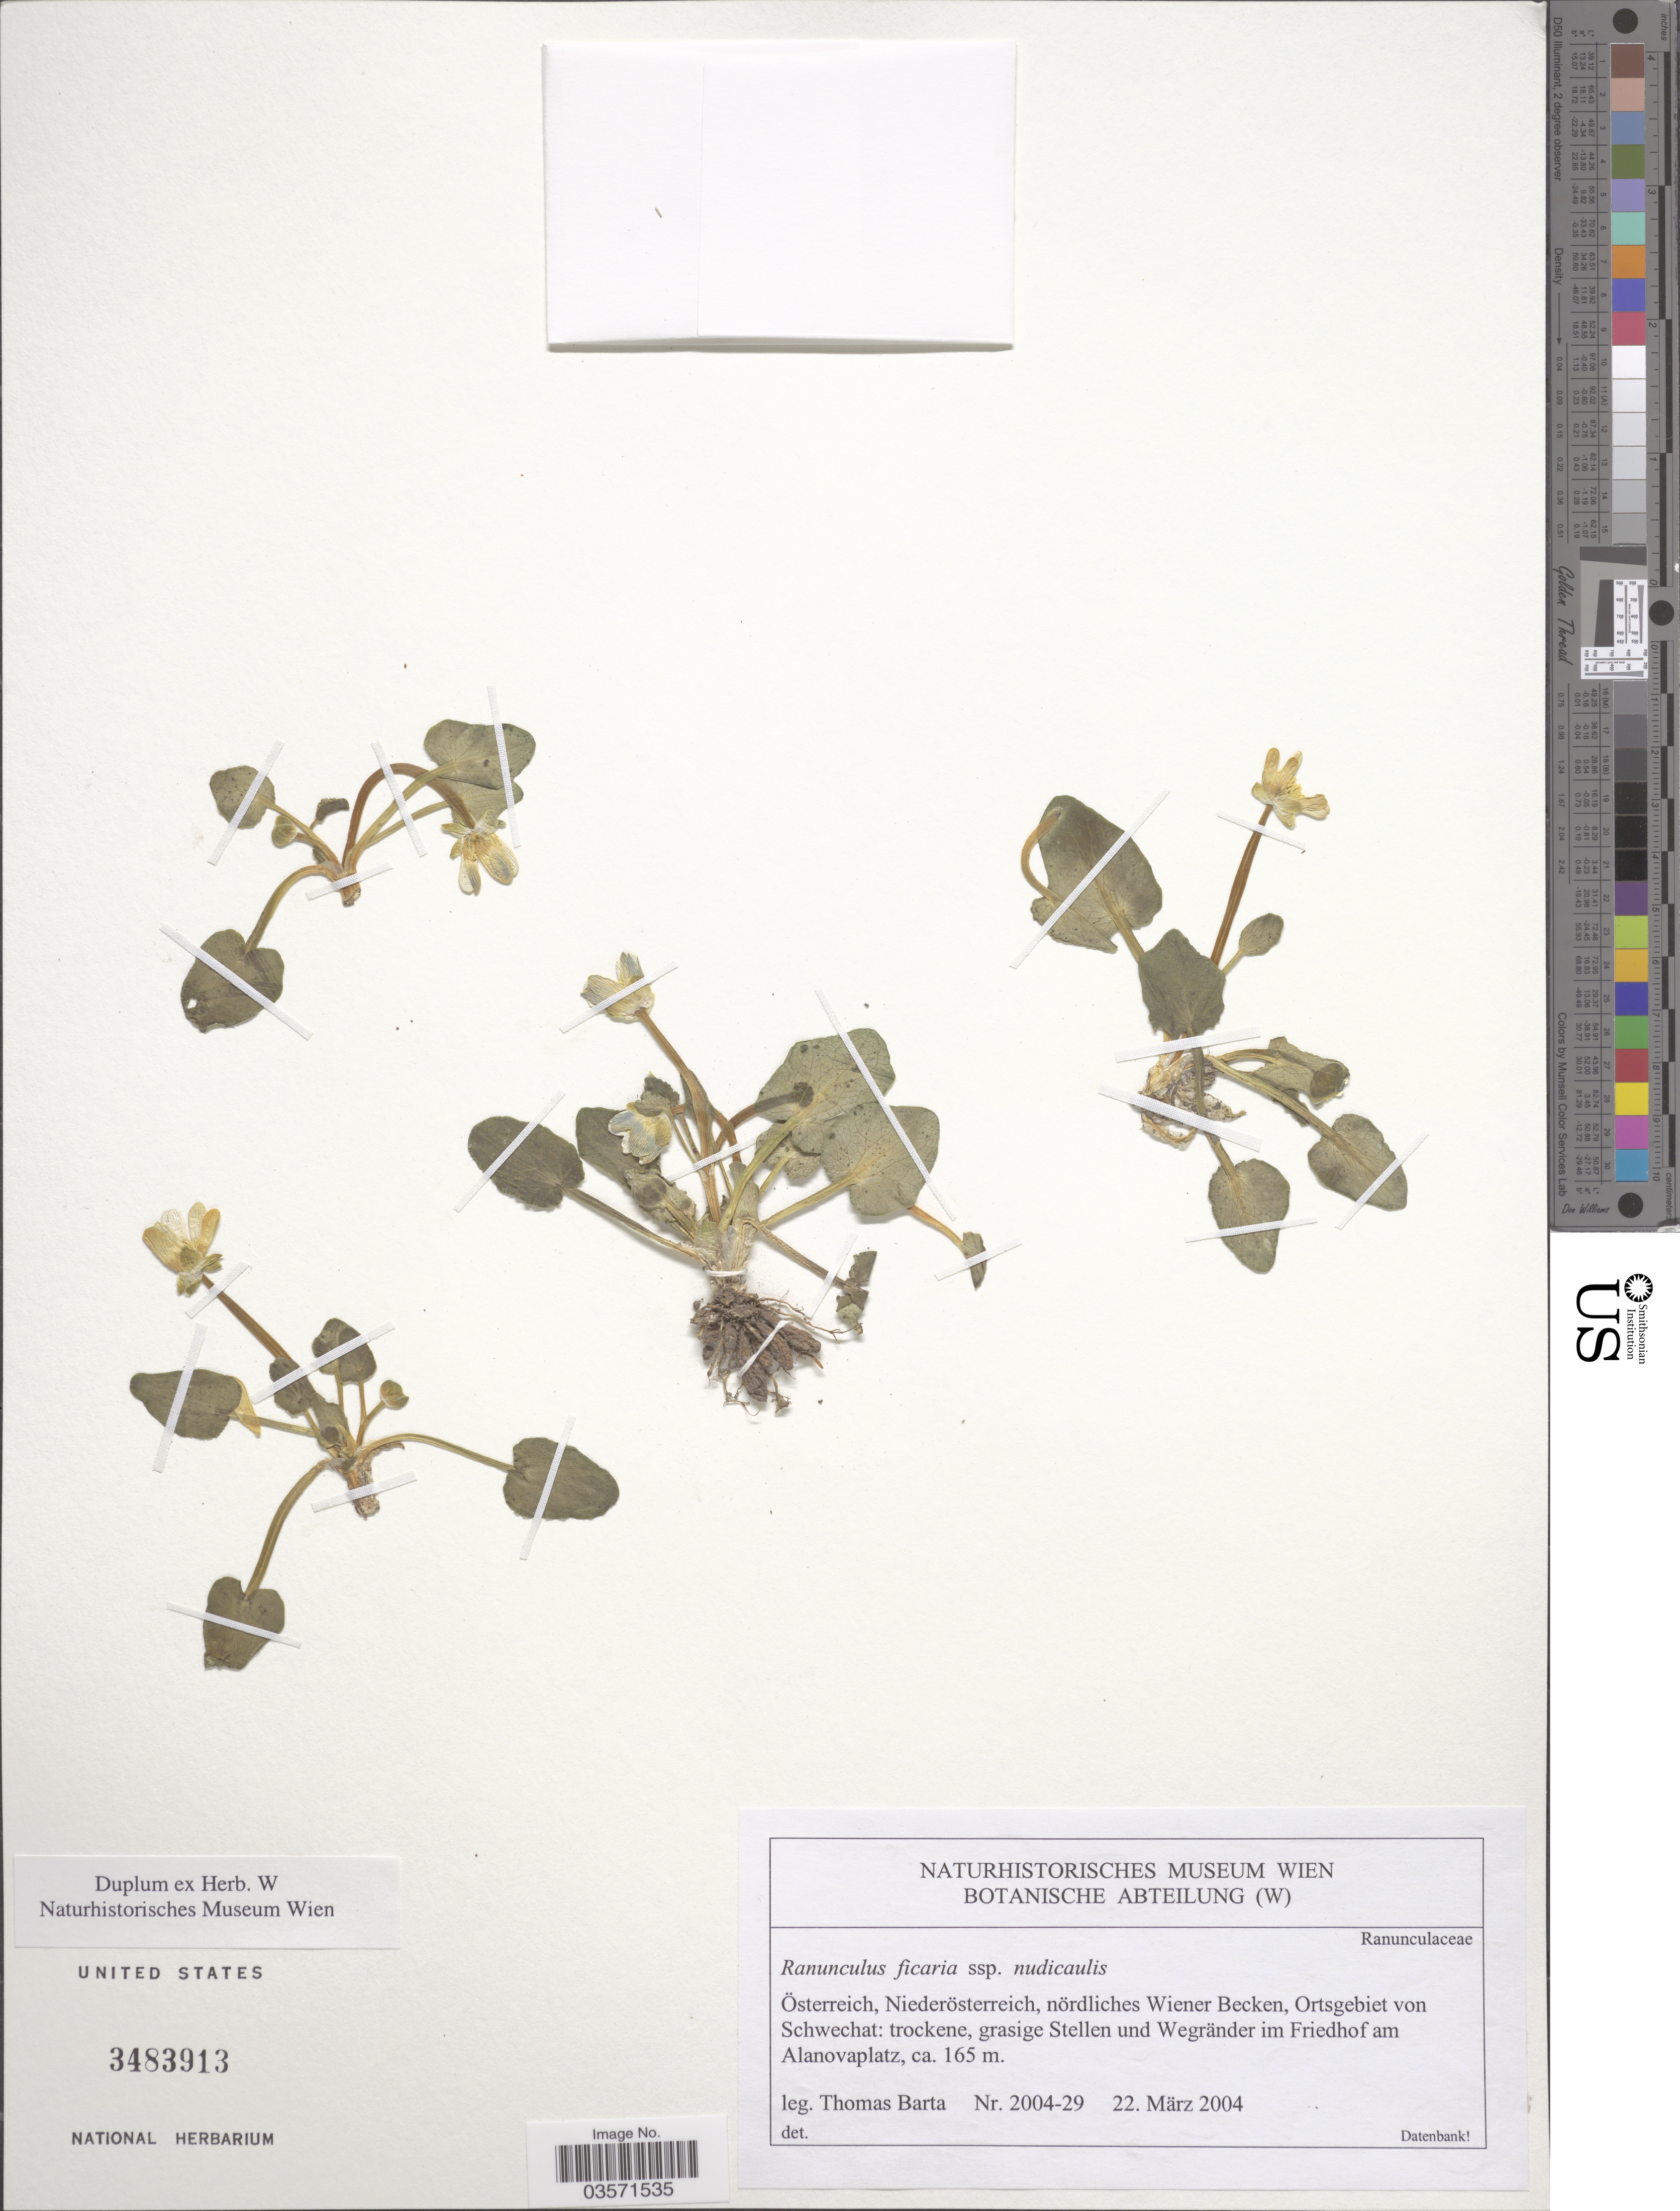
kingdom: Plantae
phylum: Tracheophyta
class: Magnoliopsida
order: Ranunculales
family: Ranunculaceae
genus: Ficaria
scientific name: Ficaria verna subsp. calthifolia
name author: (Rchb. f.) Nyman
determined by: Strong, M. T., (US), Smithsonian Institution - National Museum of Natural History (UNITED STATES)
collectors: T. Barta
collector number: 2004-29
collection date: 2004-03-22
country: Austria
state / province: Niederosterreich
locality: Österreich, nördliches Wiener Becken, Ortsgebiet von Schwechat: trockene, grasige Stellen und Wegränder im Friedhof am Alanovaplatz.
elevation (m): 165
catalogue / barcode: US 3483913